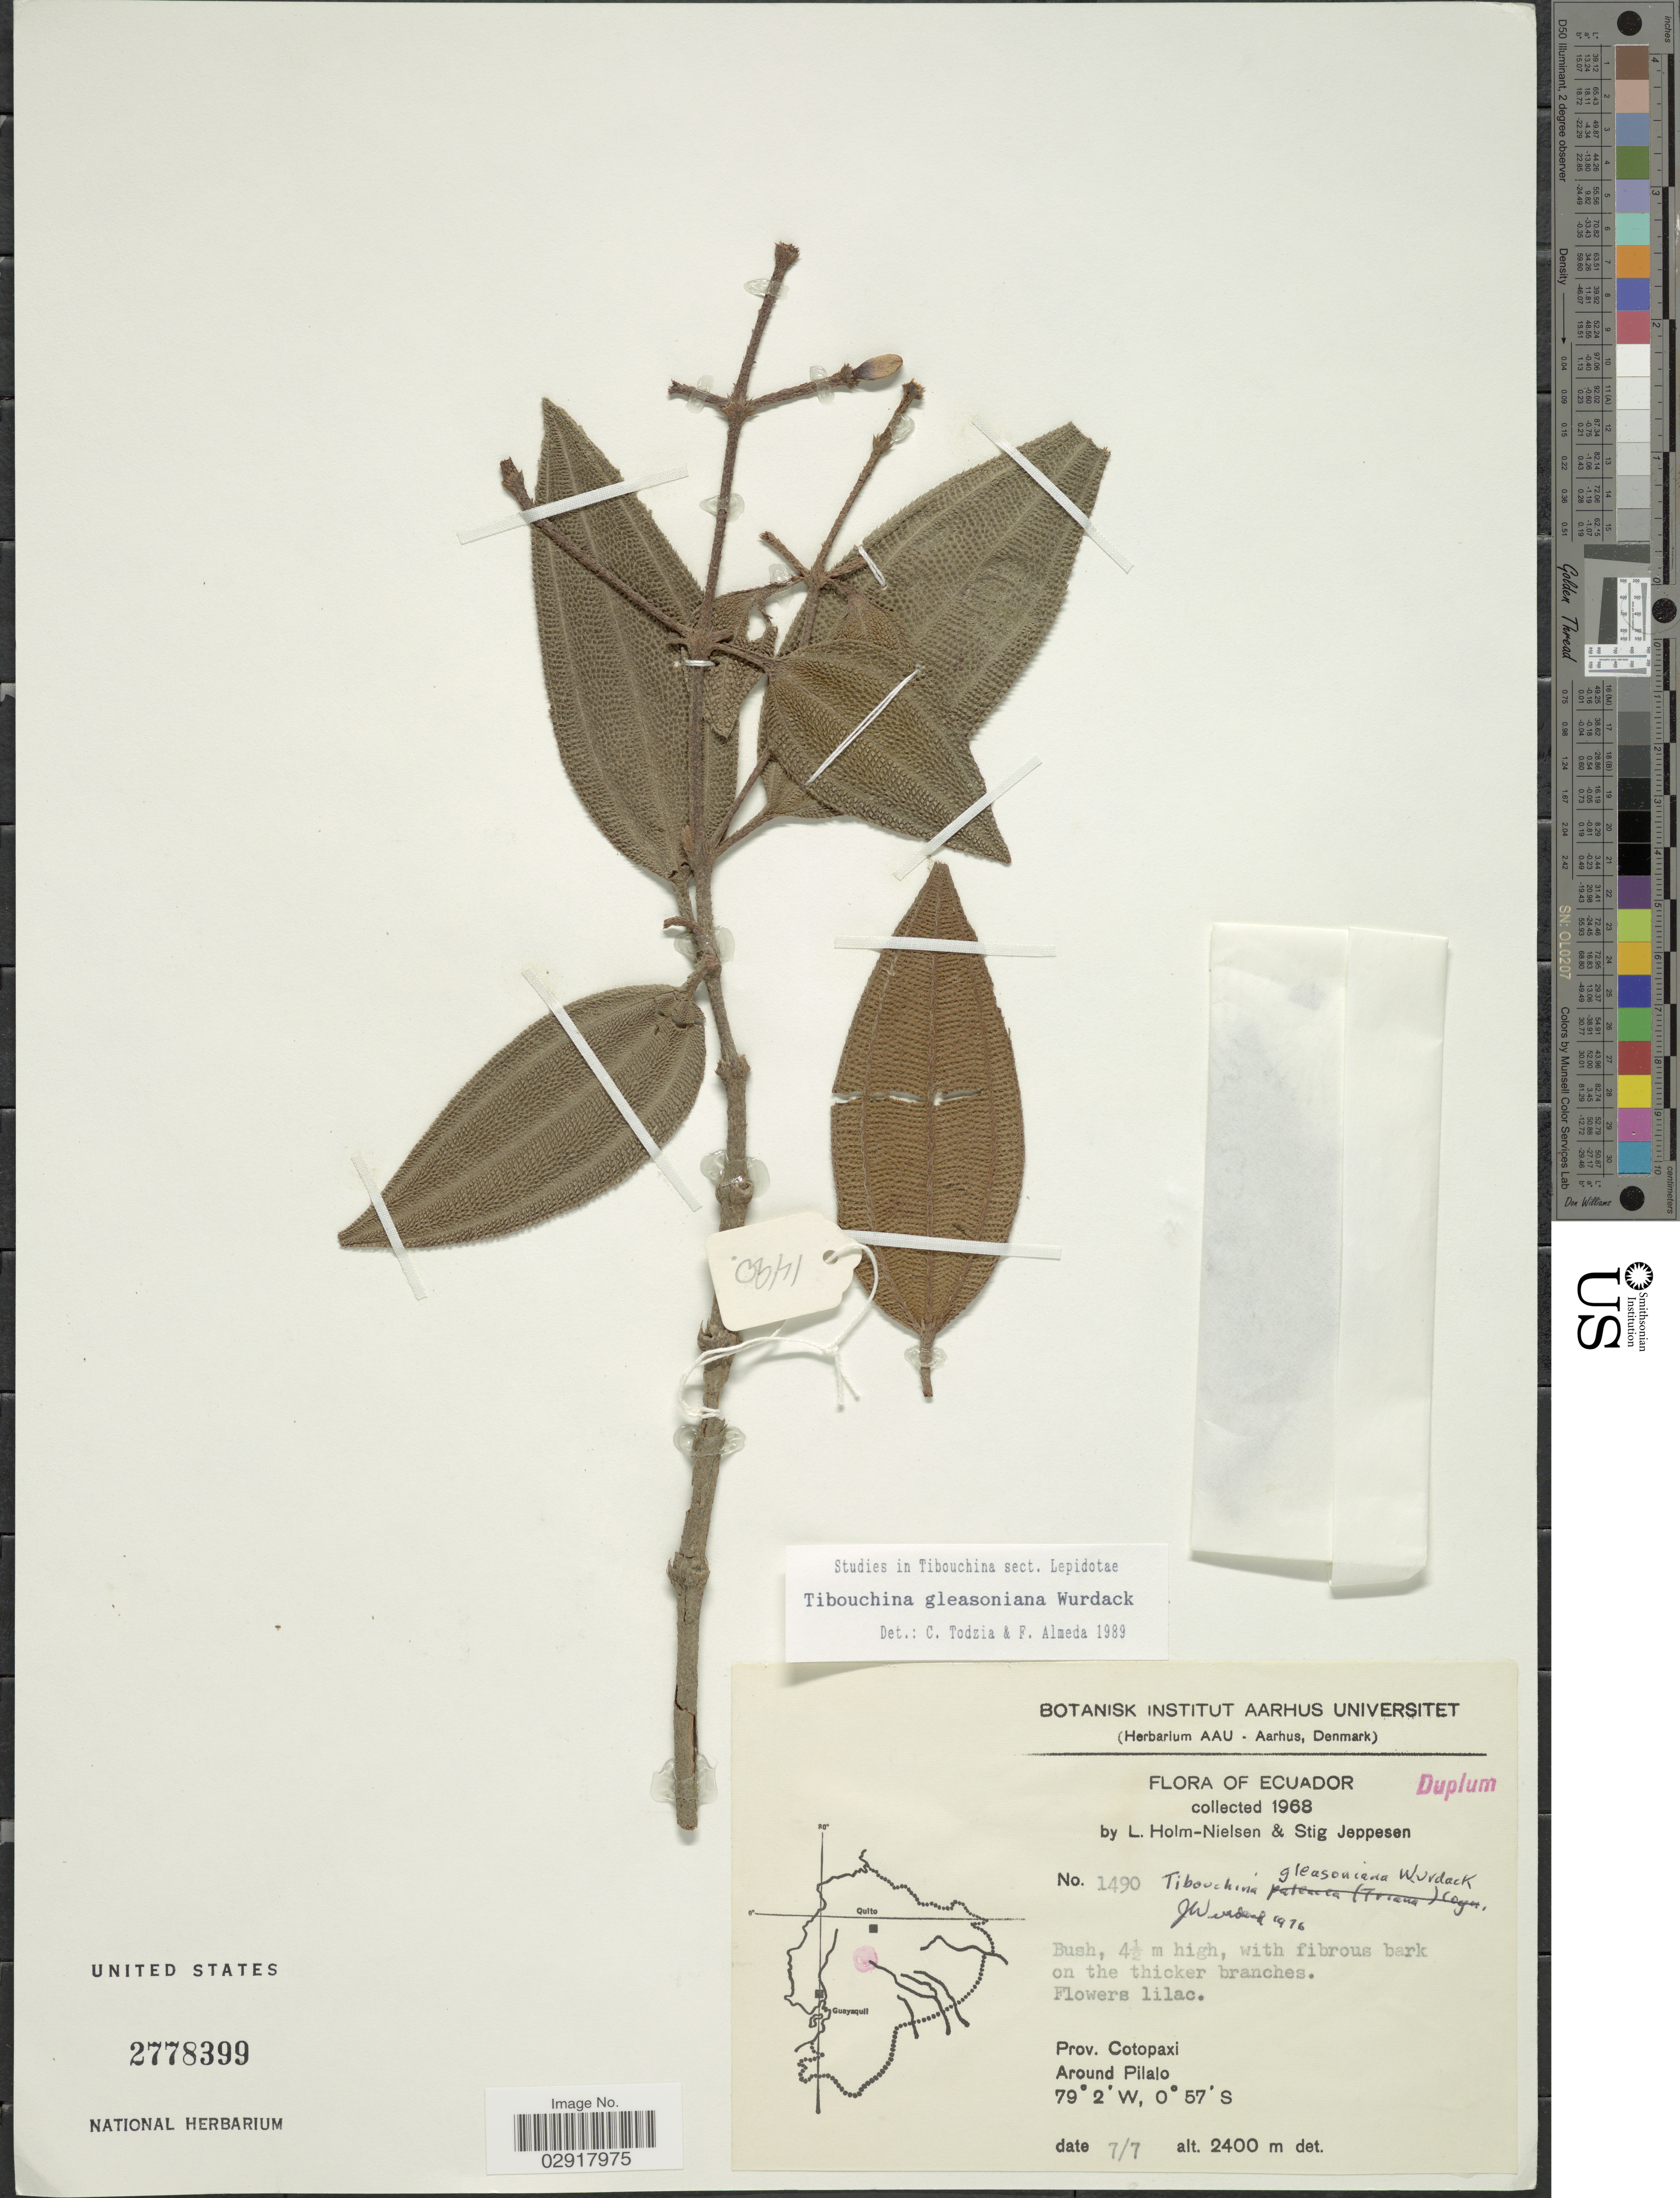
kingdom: Plantae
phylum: Tracheophyta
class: Magnoliopsida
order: Myrtales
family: Melastomataceae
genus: Andesanthus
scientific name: Andesanthus gleasonianus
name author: (Wurdack) P.J.F. Guim. & Michelang.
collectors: L. Holm-Nielsen & S. Jeppesen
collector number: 1490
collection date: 1968-07-07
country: Ecuador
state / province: Cotopaxi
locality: Around Pilalo.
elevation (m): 2400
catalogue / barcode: US 2778399